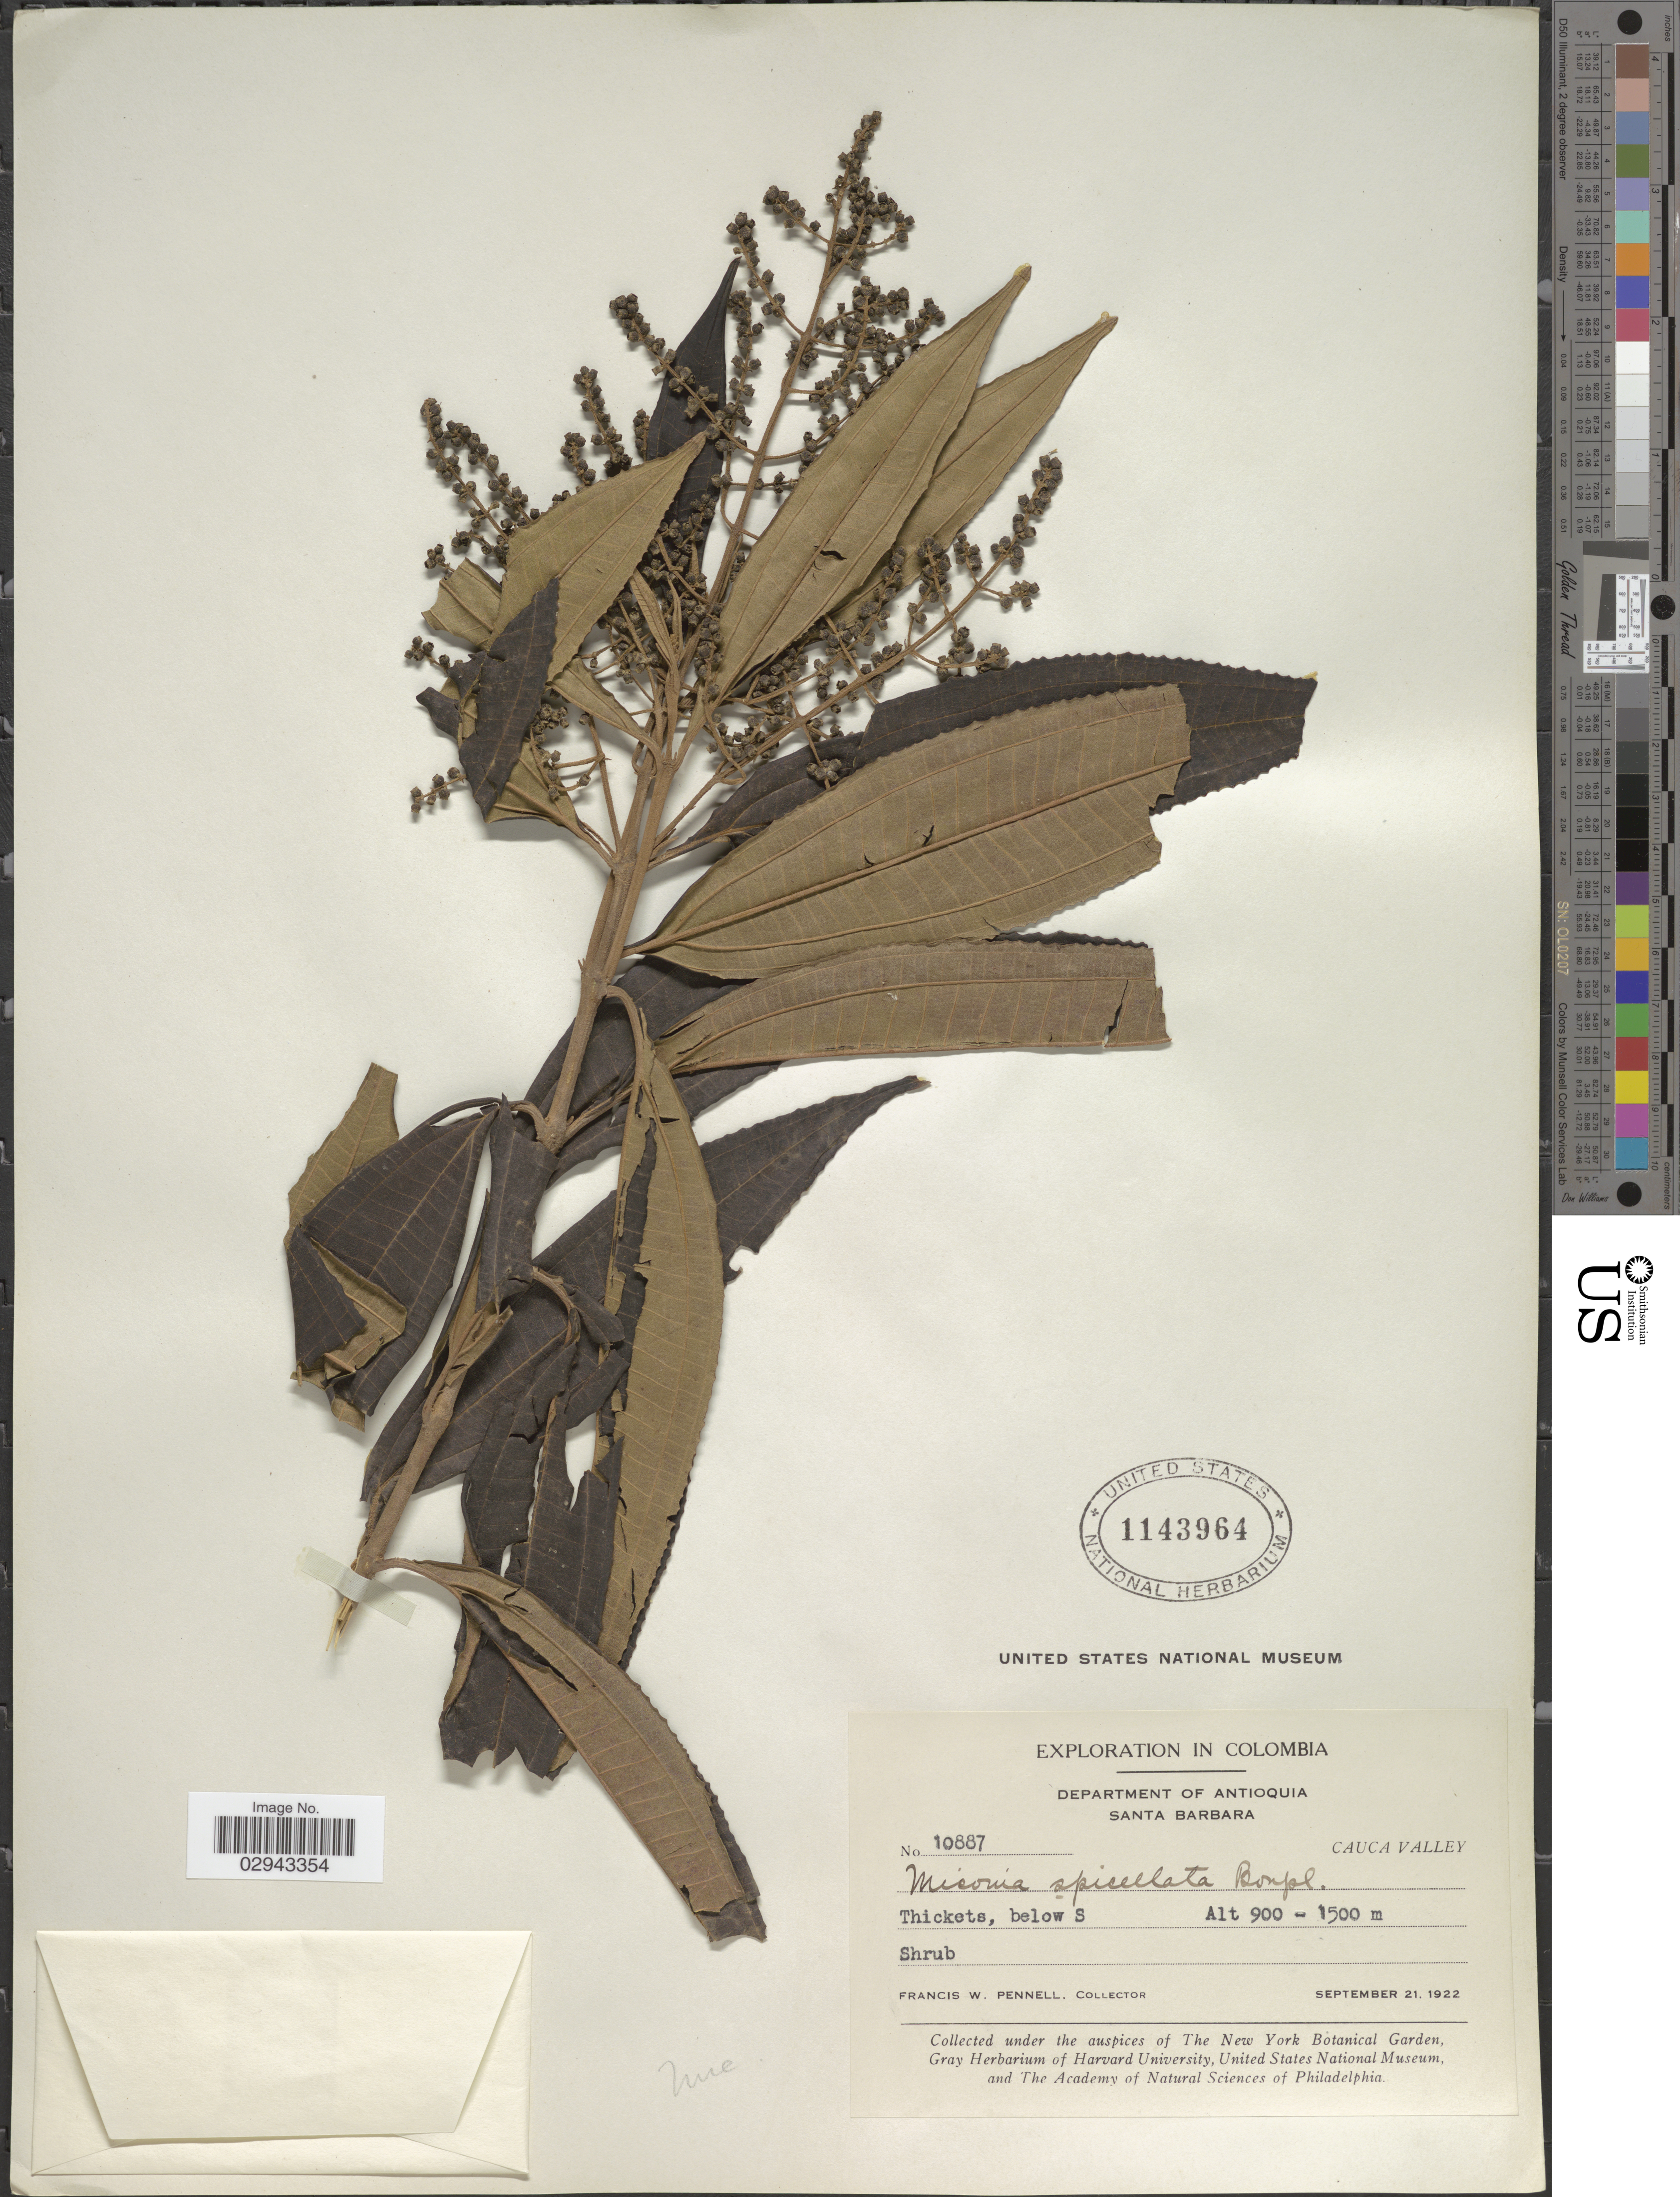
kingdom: Plantae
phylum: Tracheophyta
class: Magnoliopsida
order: Myrtales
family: Melastomataceae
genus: Miconia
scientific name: Miconia spicellata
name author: Bonpl. ex Naudin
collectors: F. W. Pennell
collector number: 10887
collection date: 1922-09-21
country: Colombia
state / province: Antioquia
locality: Department of Antioquia. Santa Barbara. Cauca Valley. Below S.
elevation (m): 900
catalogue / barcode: US 1143964